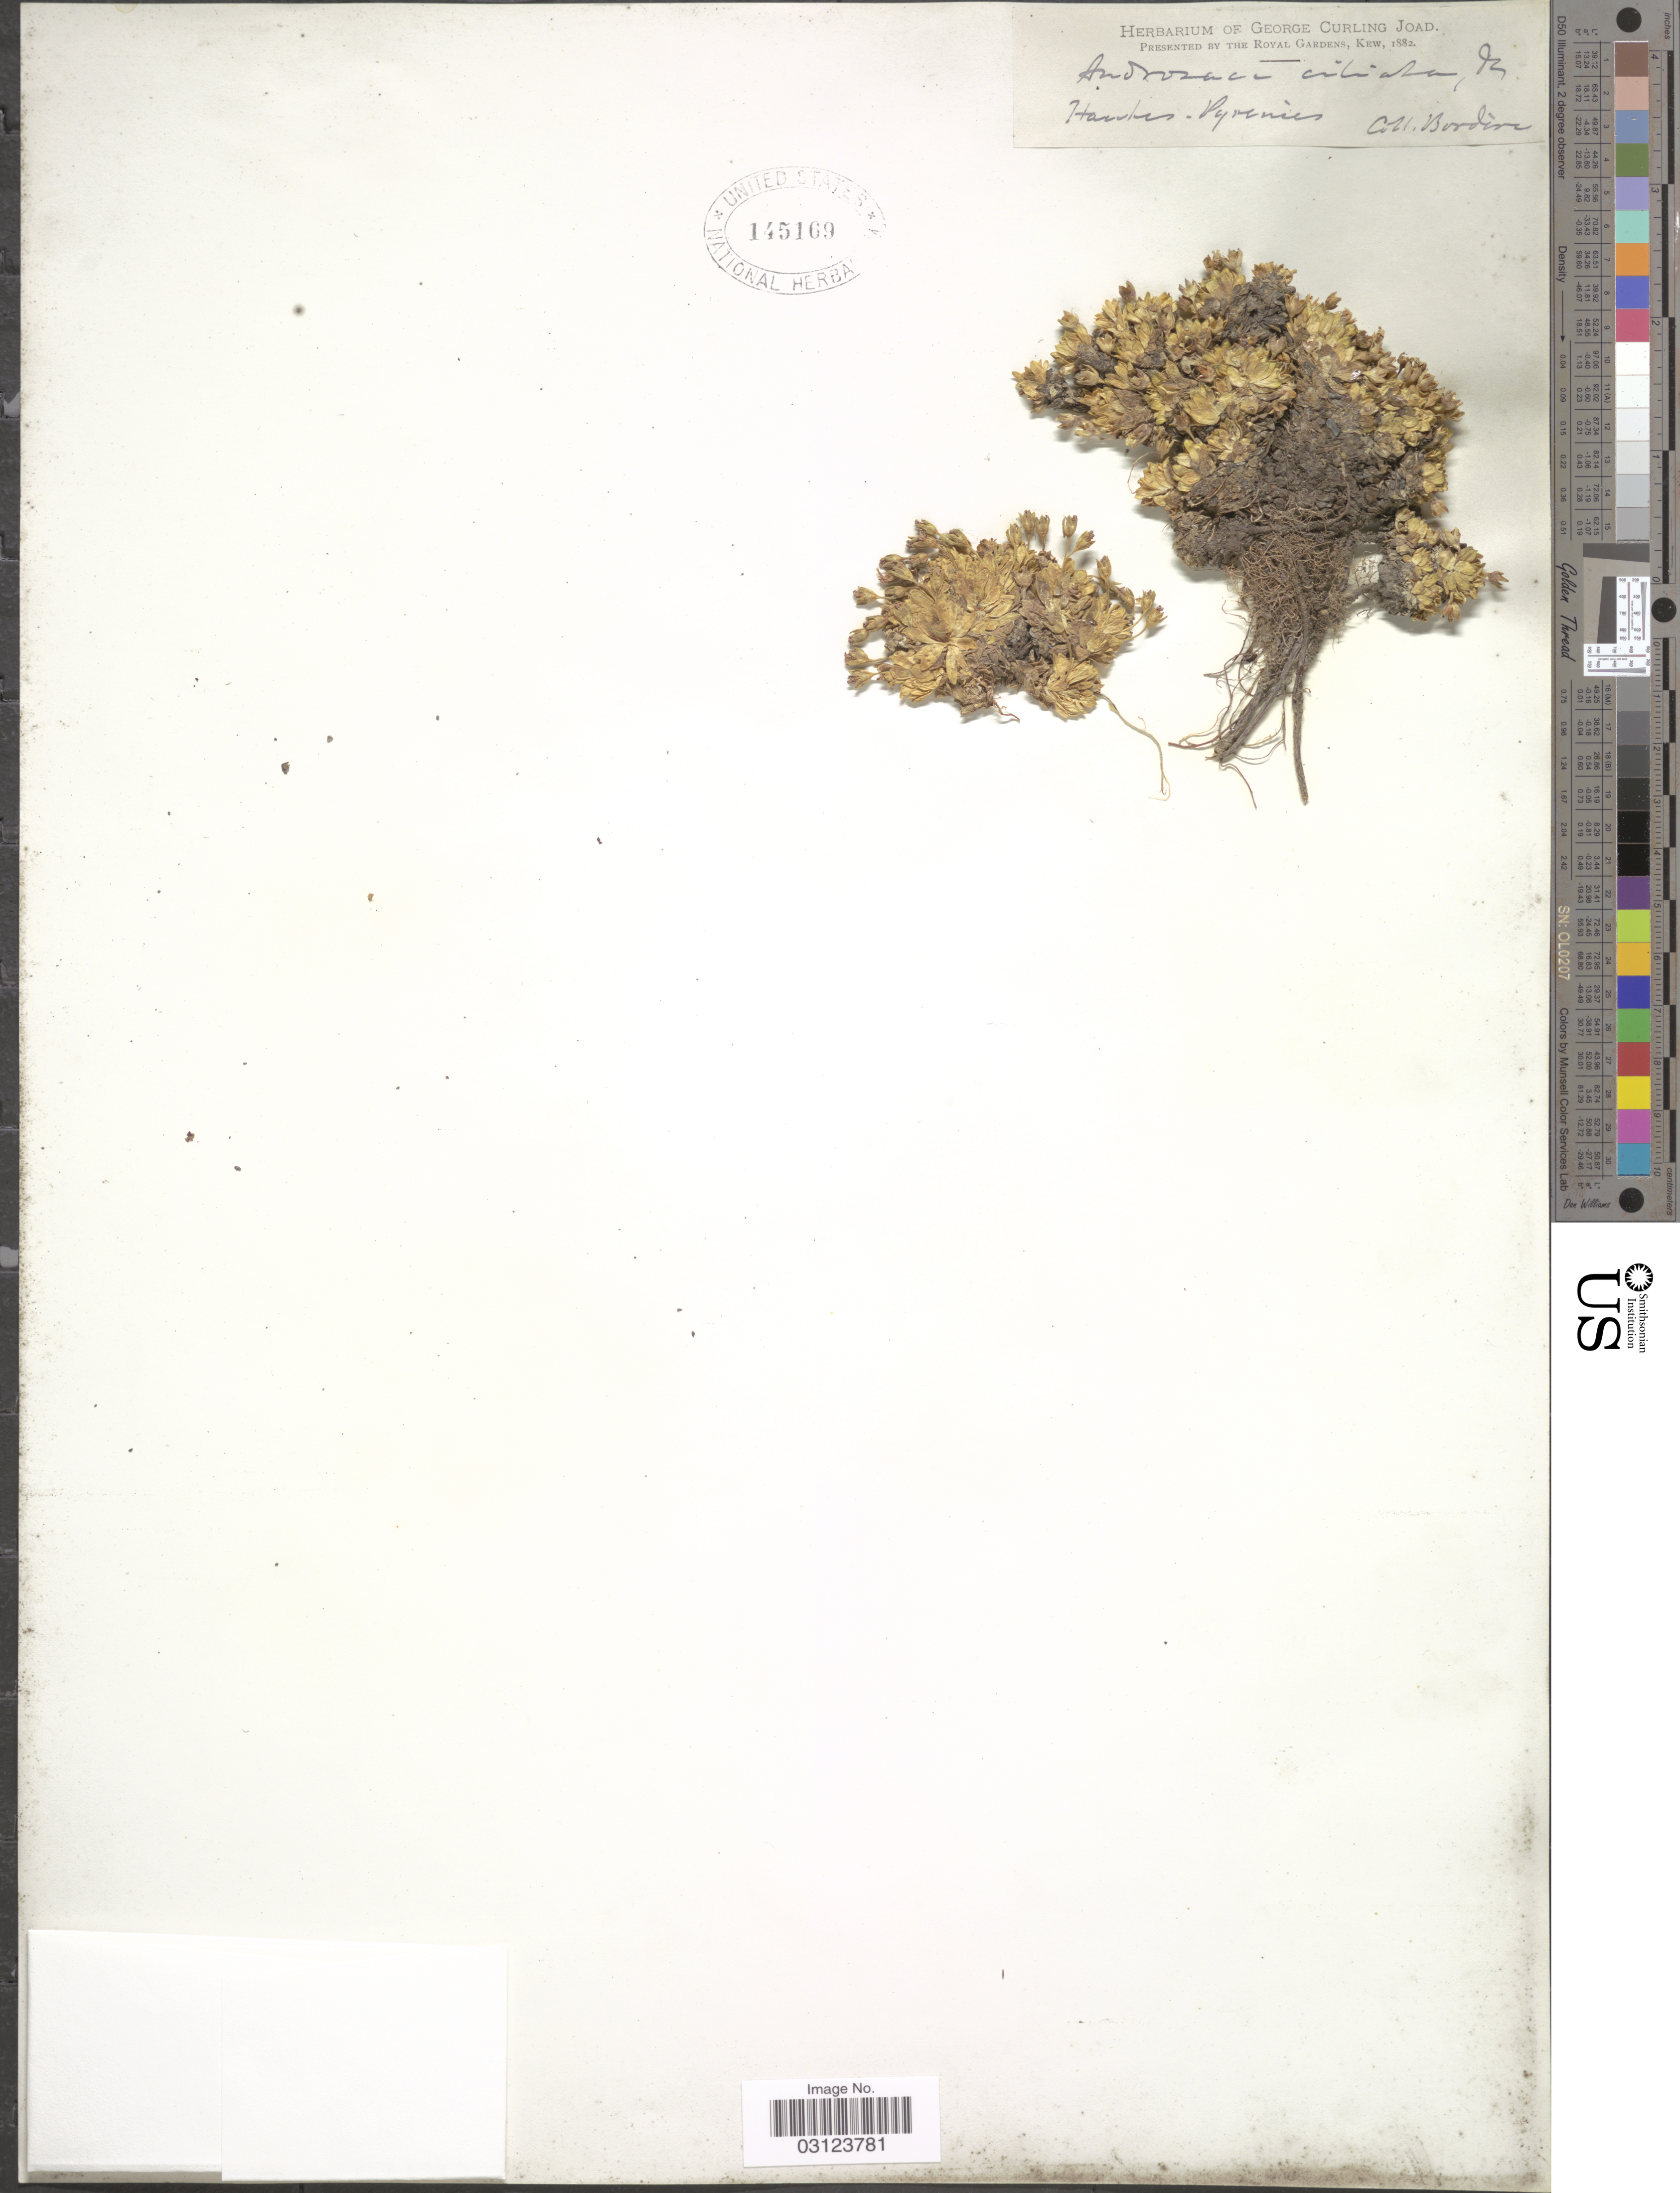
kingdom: Plantae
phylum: Tracheophyta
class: Magnoliopsida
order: Ericales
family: Primulaceae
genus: Androsace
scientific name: Androsace ciliata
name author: DC.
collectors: -. Bordère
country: France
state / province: Occitanie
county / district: Hautes-Pyrénées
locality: Hautes - Pyrenèes.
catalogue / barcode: US 145169